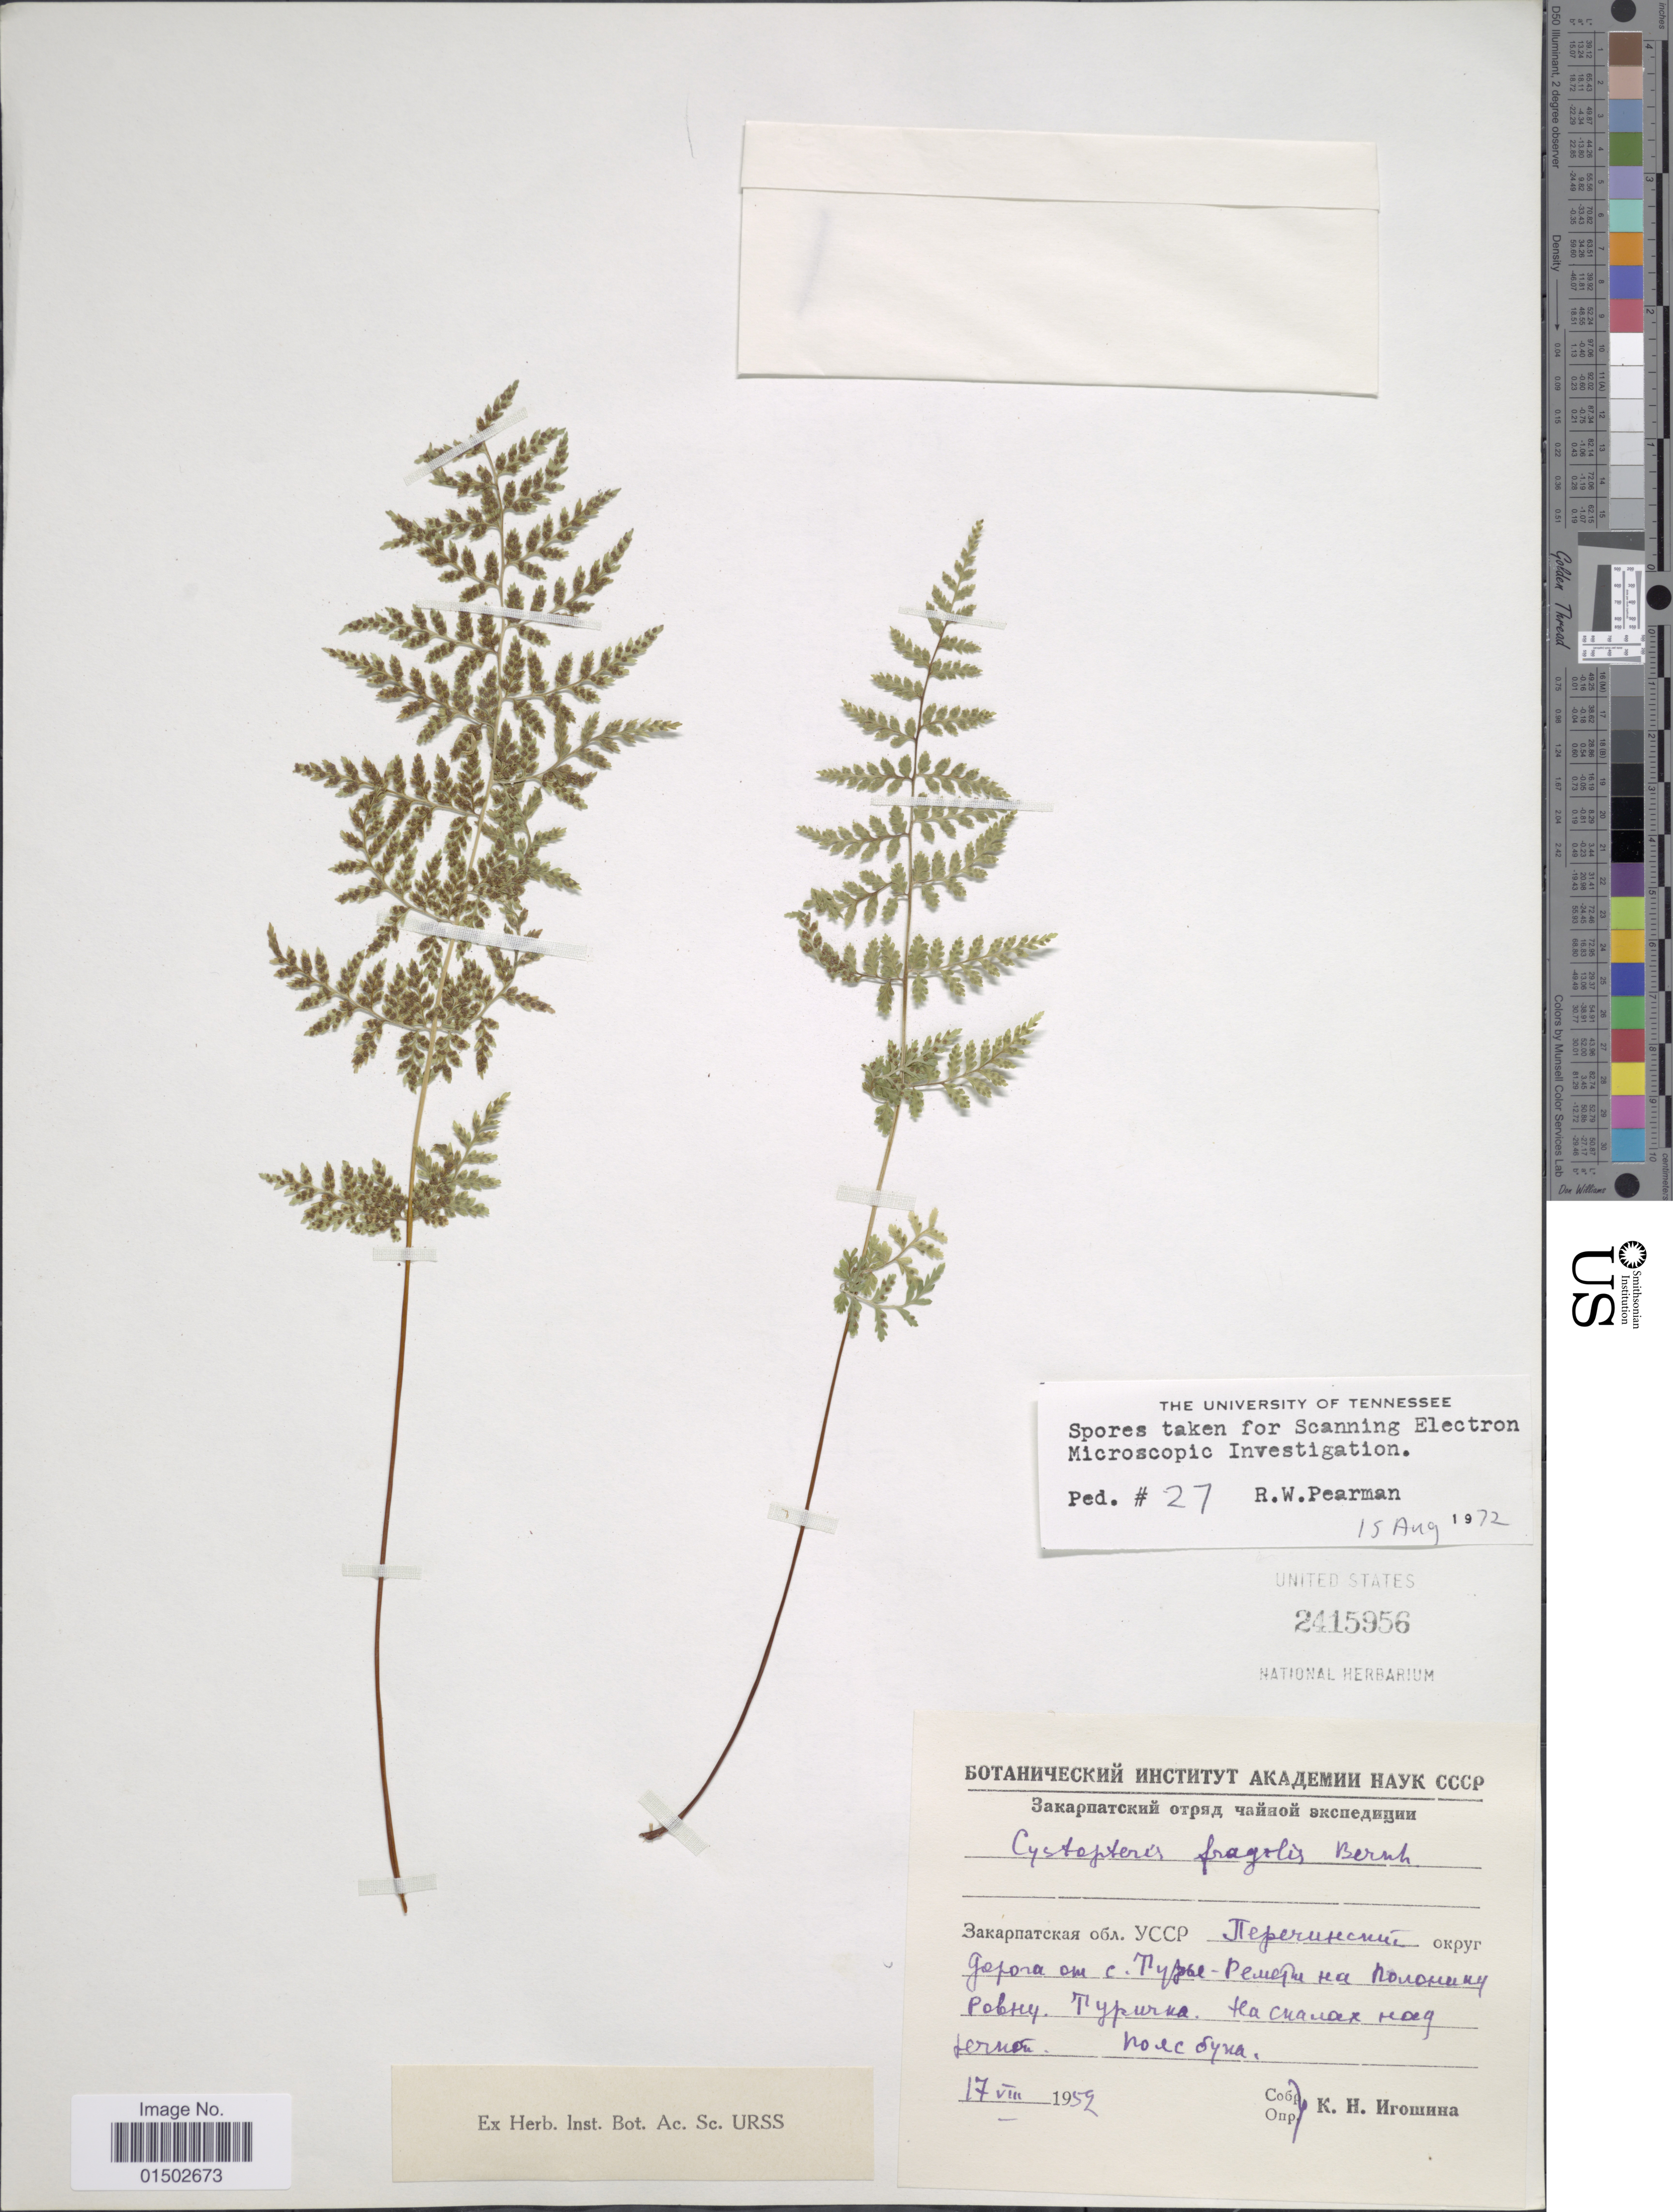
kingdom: Plantae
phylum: Tracheophyta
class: Polypodiopsida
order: Polypodiales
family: Cystopteridaceae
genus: Cystopteris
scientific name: Cystopteris fragilis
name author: (L.) Bernh.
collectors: K. Igoshina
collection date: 1959-08-17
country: Ukraine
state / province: Zakarpattya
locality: On the road from Turi Remety to Polonina Runa.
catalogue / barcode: US 2415956